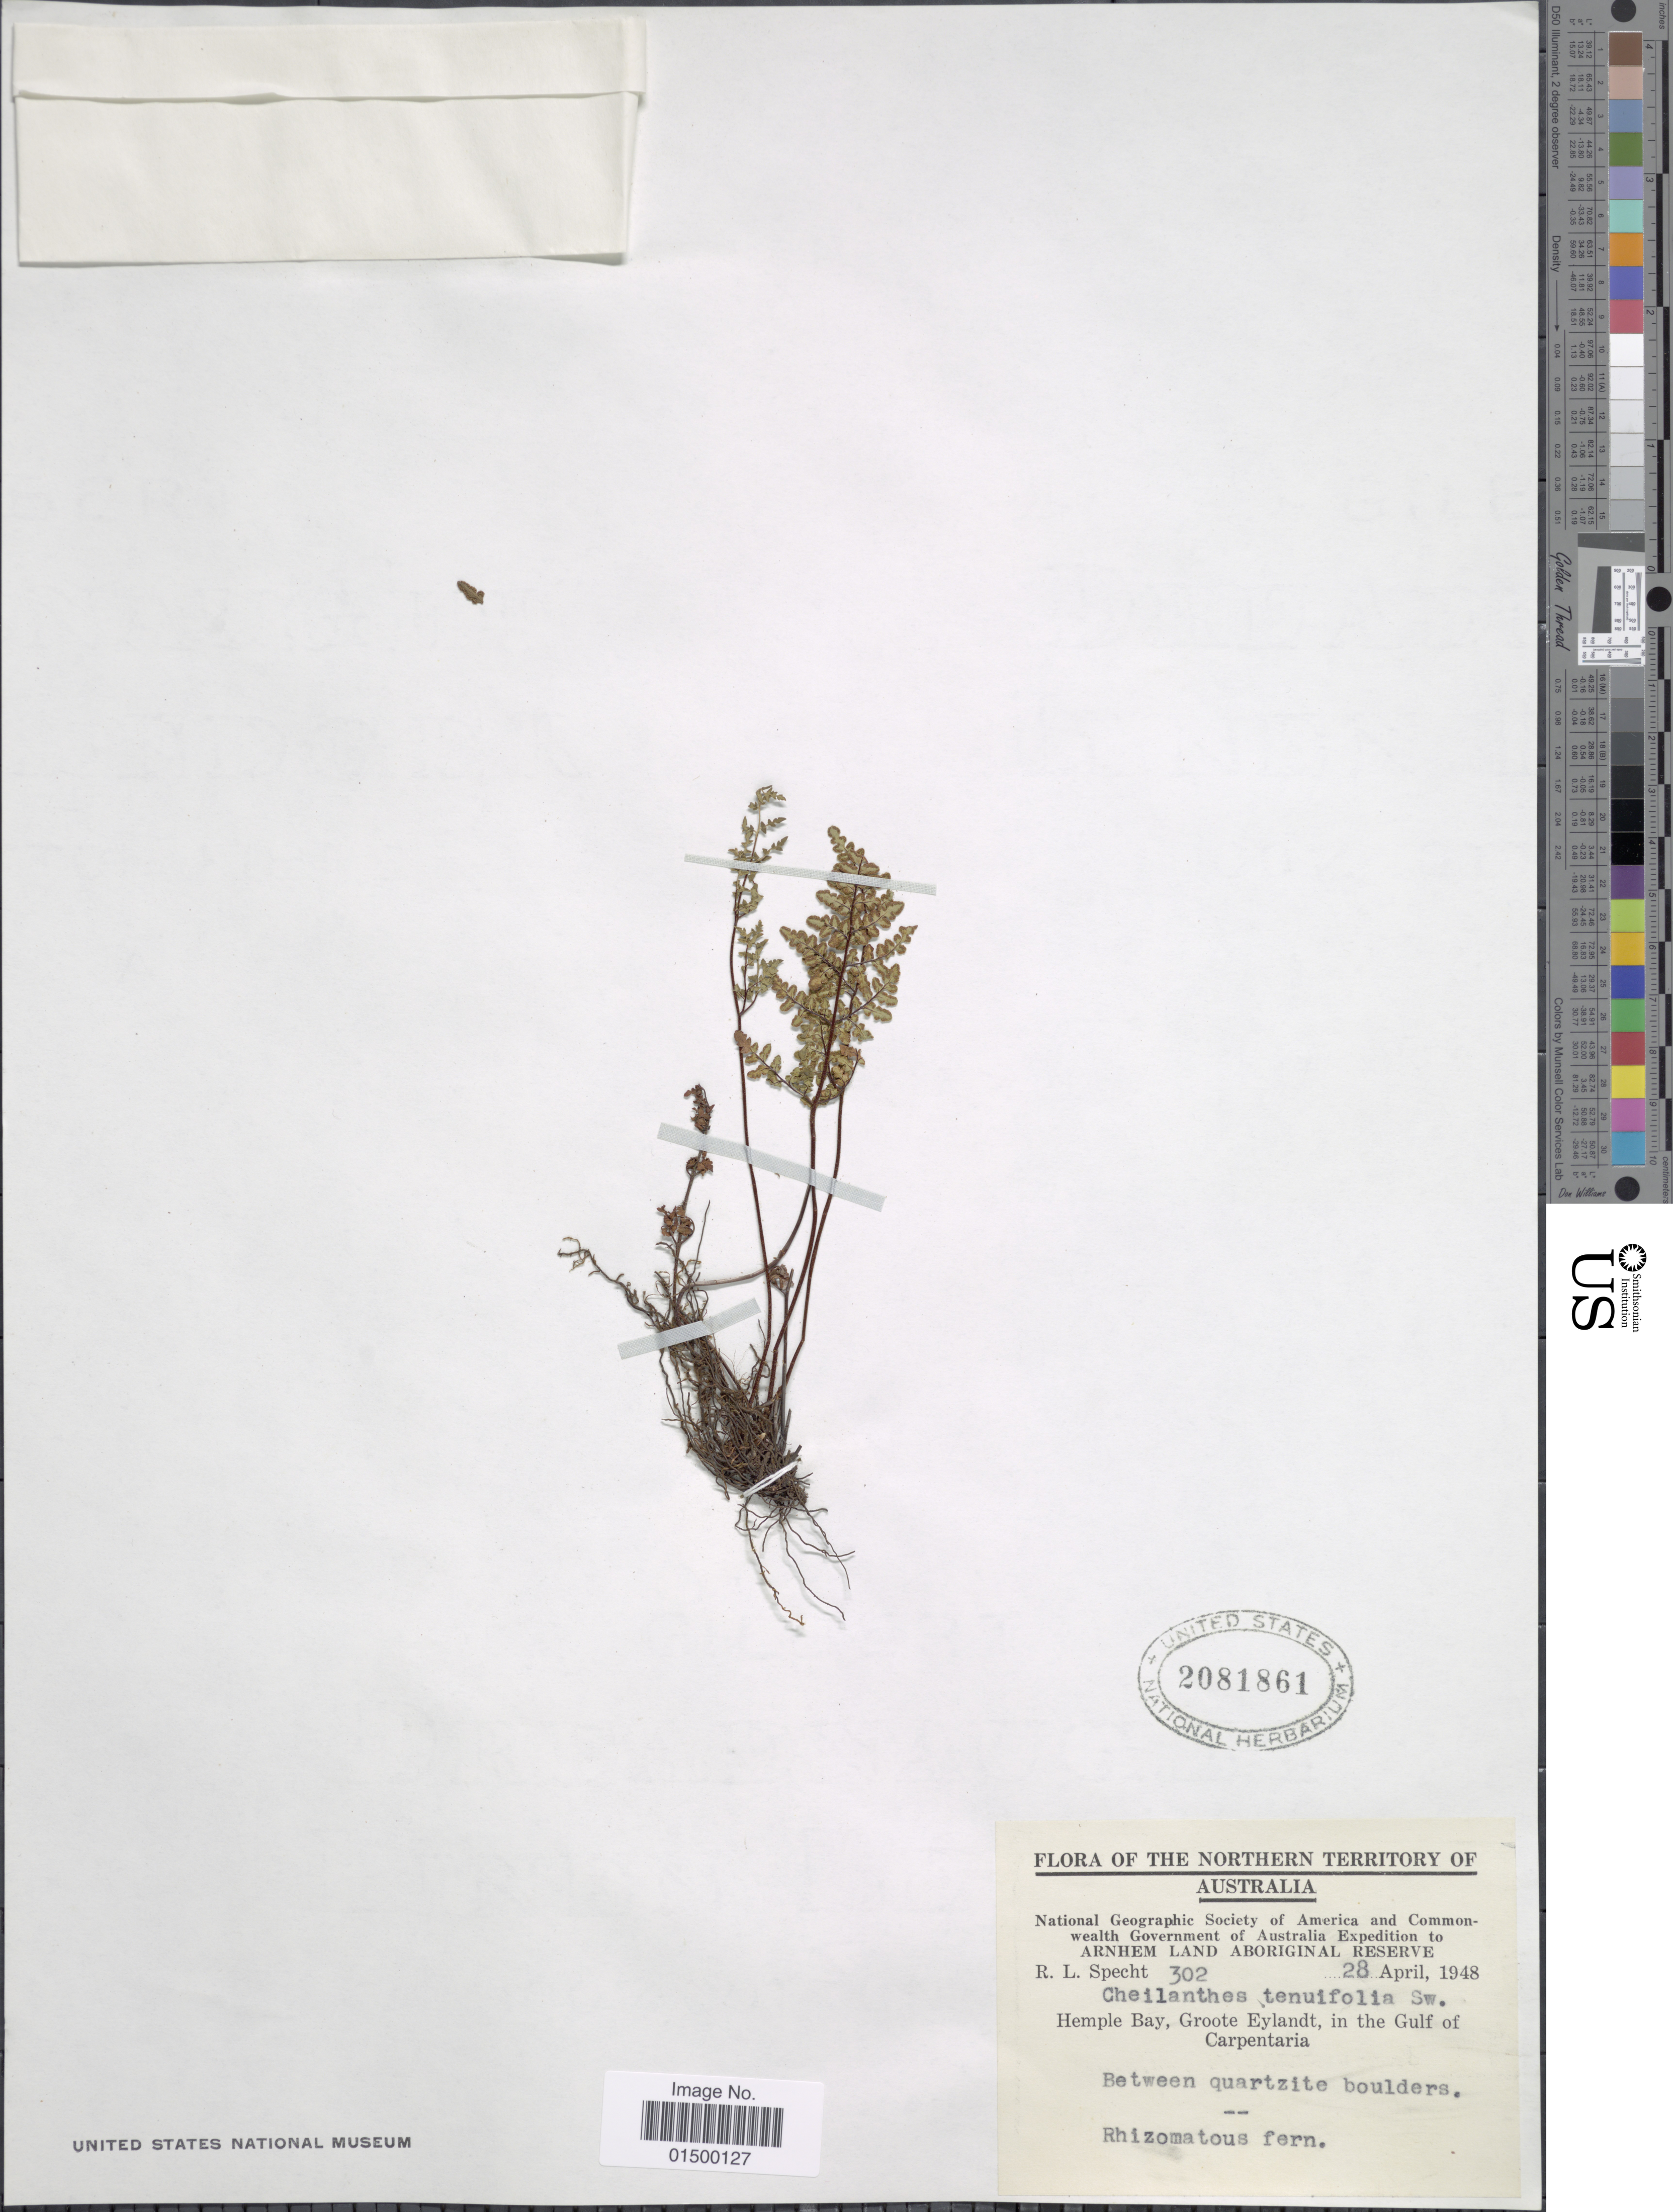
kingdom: Plantae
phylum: Tracheophyta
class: Polypodiopsida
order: Polypodiales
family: Pteridaceae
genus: Cheilanthes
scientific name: Cheilanthes praetermissa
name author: D.L. Jones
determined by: Sosa, Karla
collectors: R. L. Specht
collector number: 302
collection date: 1948-04-28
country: Australia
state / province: Northern Territory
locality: Hemple Bay, Groote Eylandt, in the Gulf of Carpentaria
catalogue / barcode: US 2081861